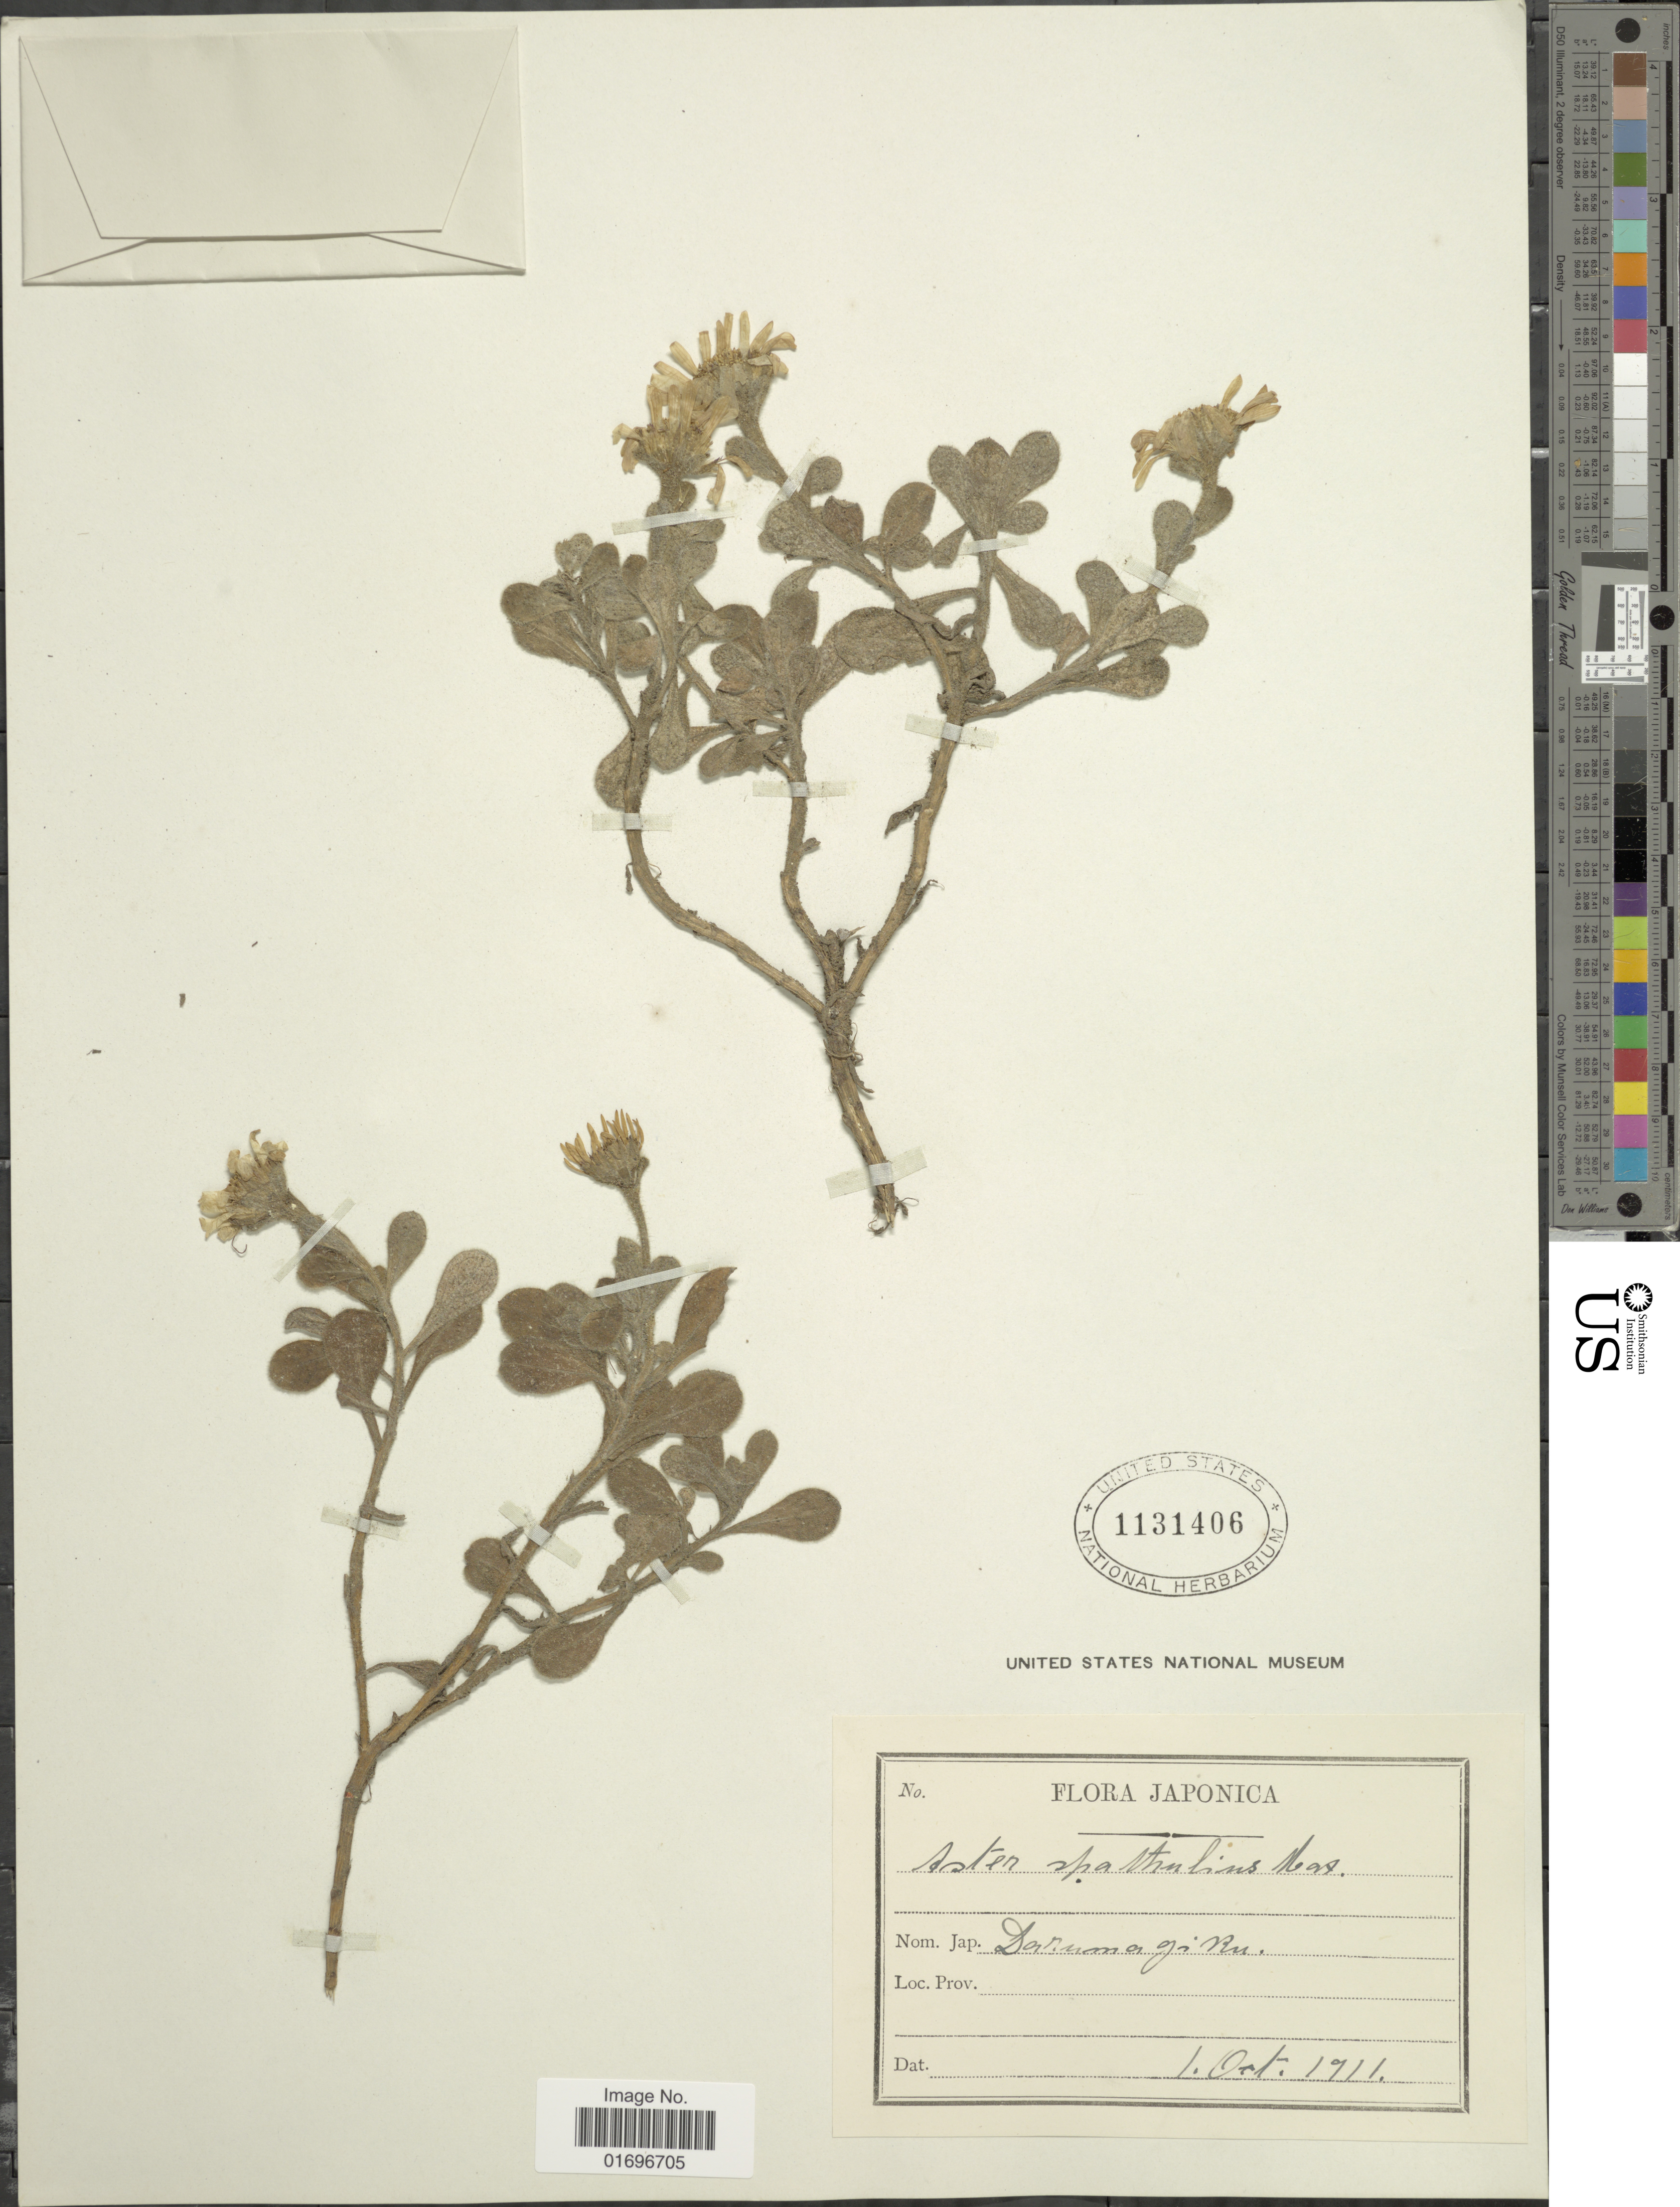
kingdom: Plantae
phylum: Tracheophyta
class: Magnoliopsida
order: Asterales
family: Asteraceae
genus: Aster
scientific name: Aster spathulifolius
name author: Maxim.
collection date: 1911-10-01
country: Japan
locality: Japonica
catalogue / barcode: US 1131406